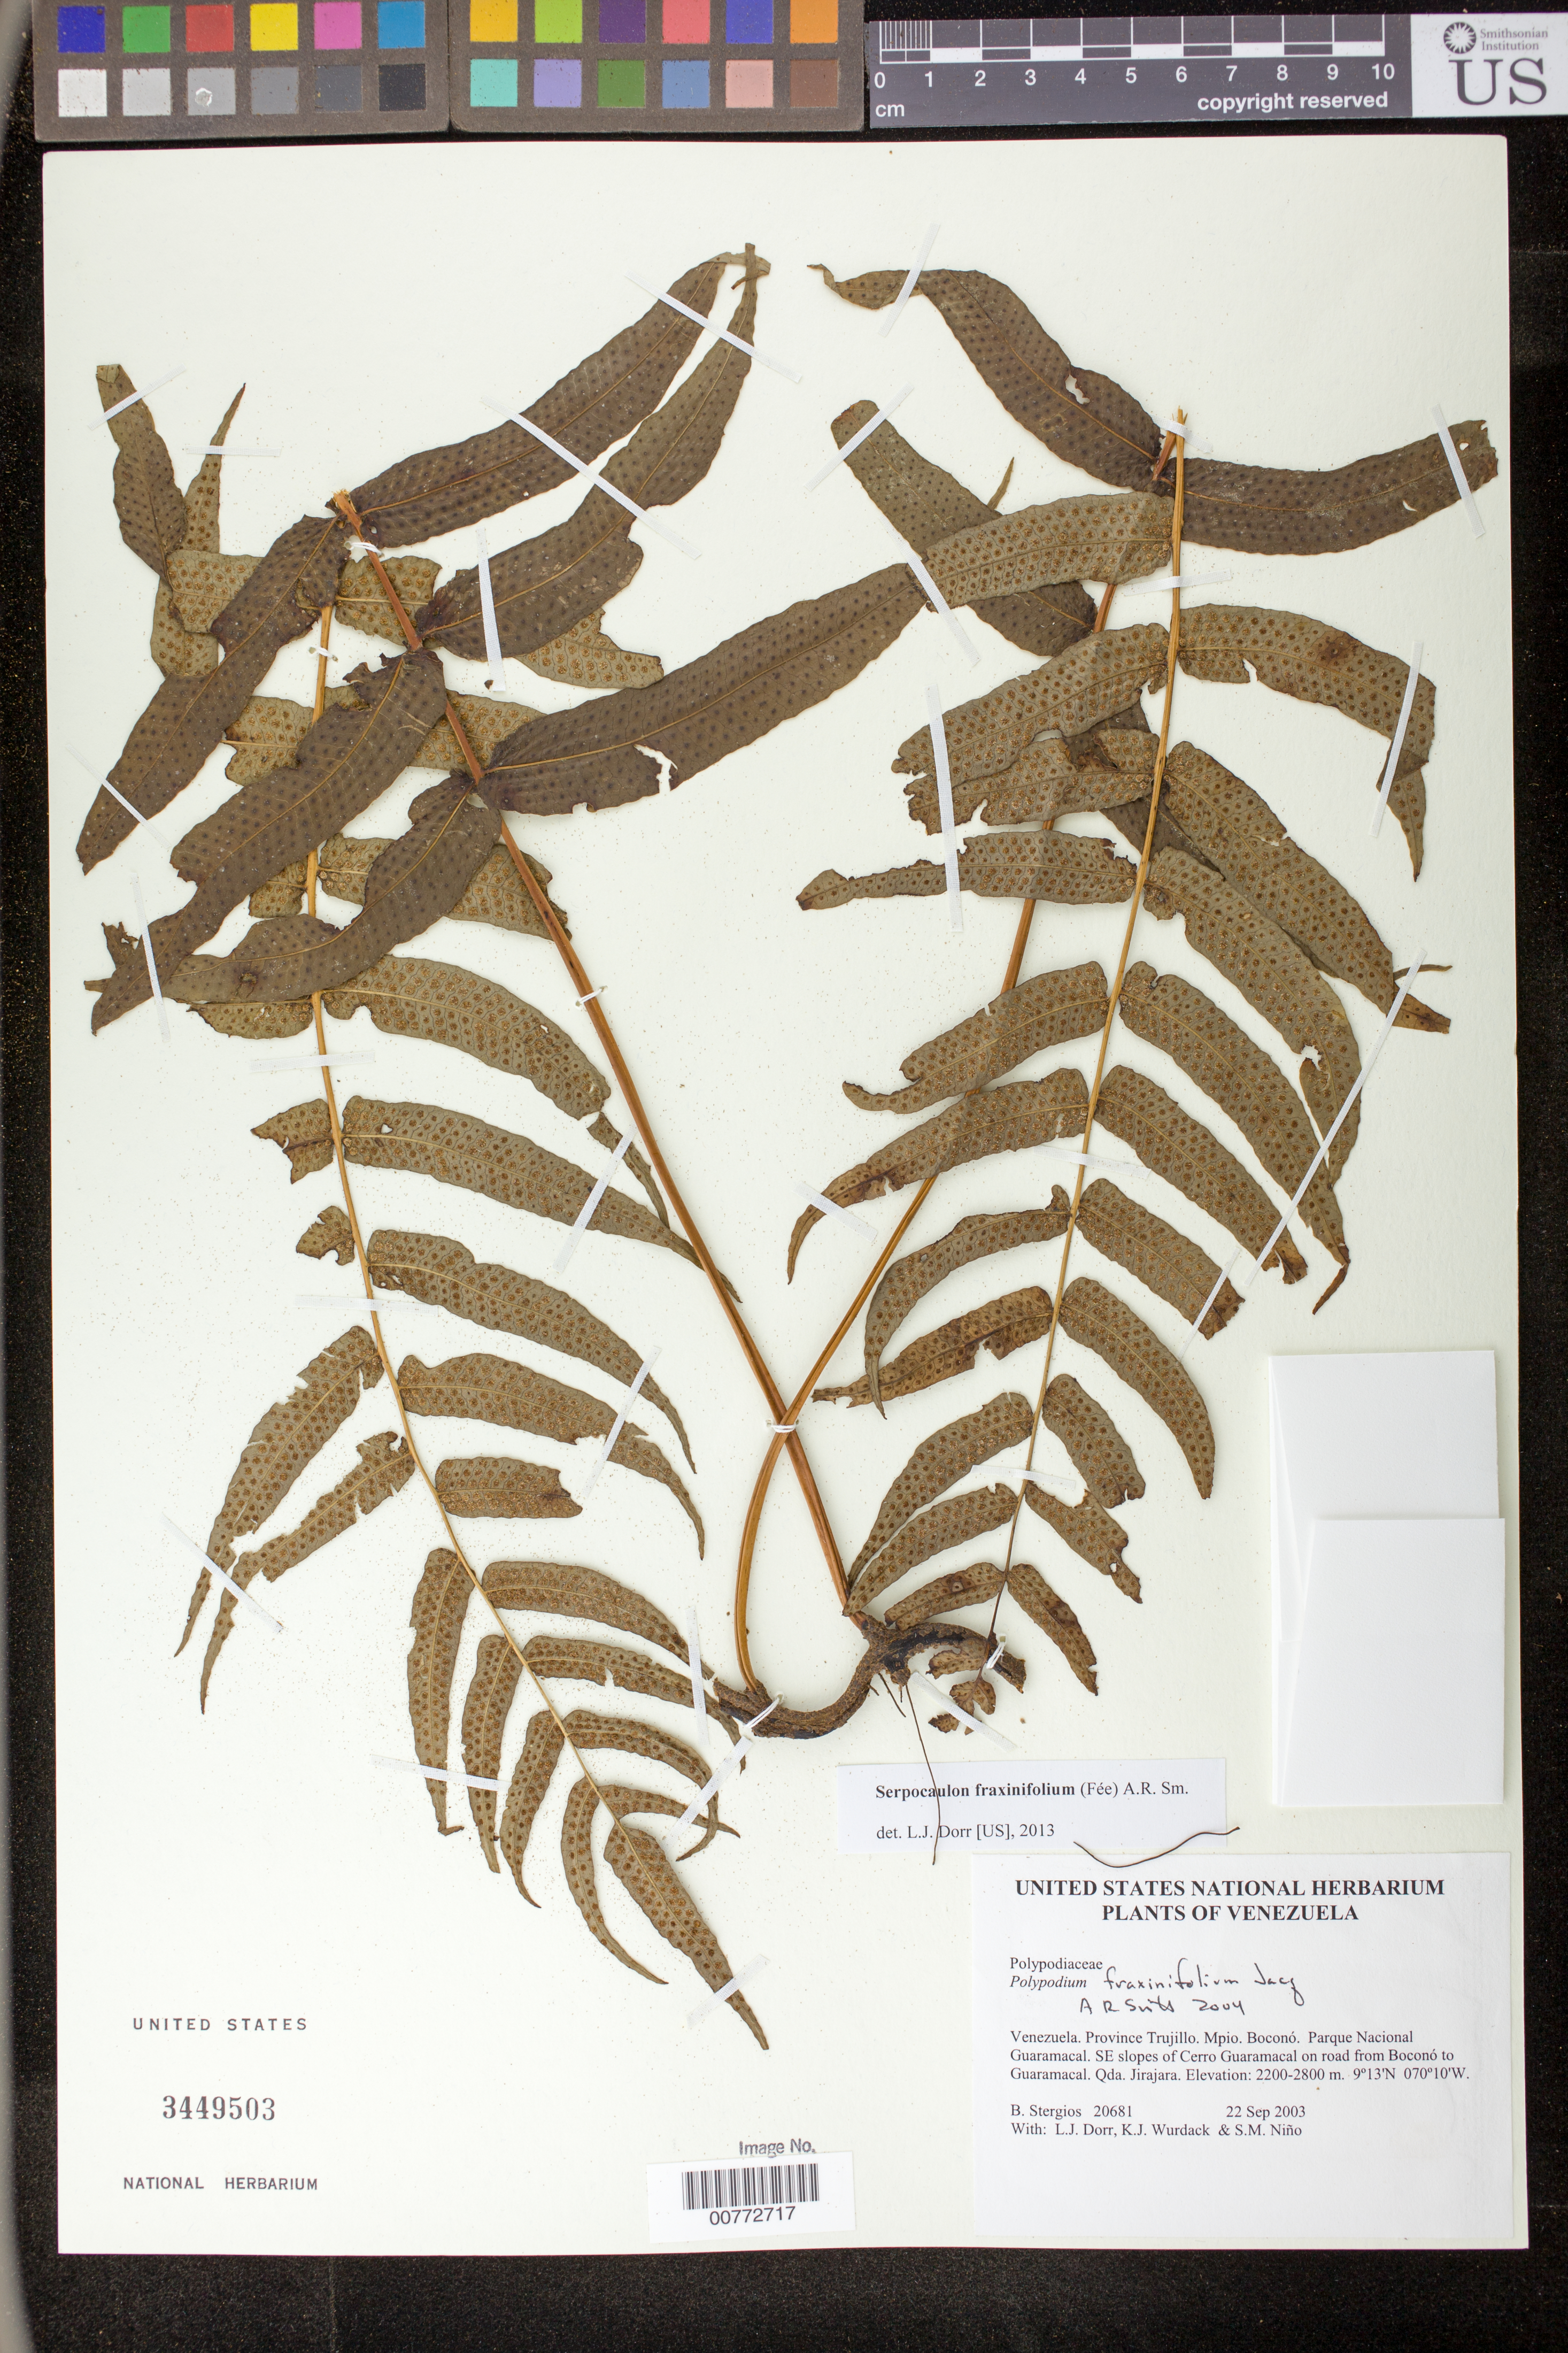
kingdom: Plantae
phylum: Tracheophyta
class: Polypodiopsida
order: Polypodiales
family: Polypodiaceae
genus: Serpocaulon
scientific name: Serpocaulon fraxinifolium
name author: (Jacq.) A.R. Sm.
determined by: Dorr, L. J., (BOT), Smithsonian Institution - National Museum of Natural History (UNITED STATES)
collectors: B. G. Stergios, L. J. Dorr, K. Wurdack & S. M. Niño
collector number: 20681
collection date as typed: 22 Sep 2003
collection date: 2003-09-22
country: Venezuela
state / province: Trujillo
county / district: Boconó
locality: Parque Nacional Guaramacal. SE slopes of Cerro Guaramacal on road from Boconó to Guaramacal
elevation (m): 2200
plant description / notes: PORT, US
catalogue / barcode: US 3449503